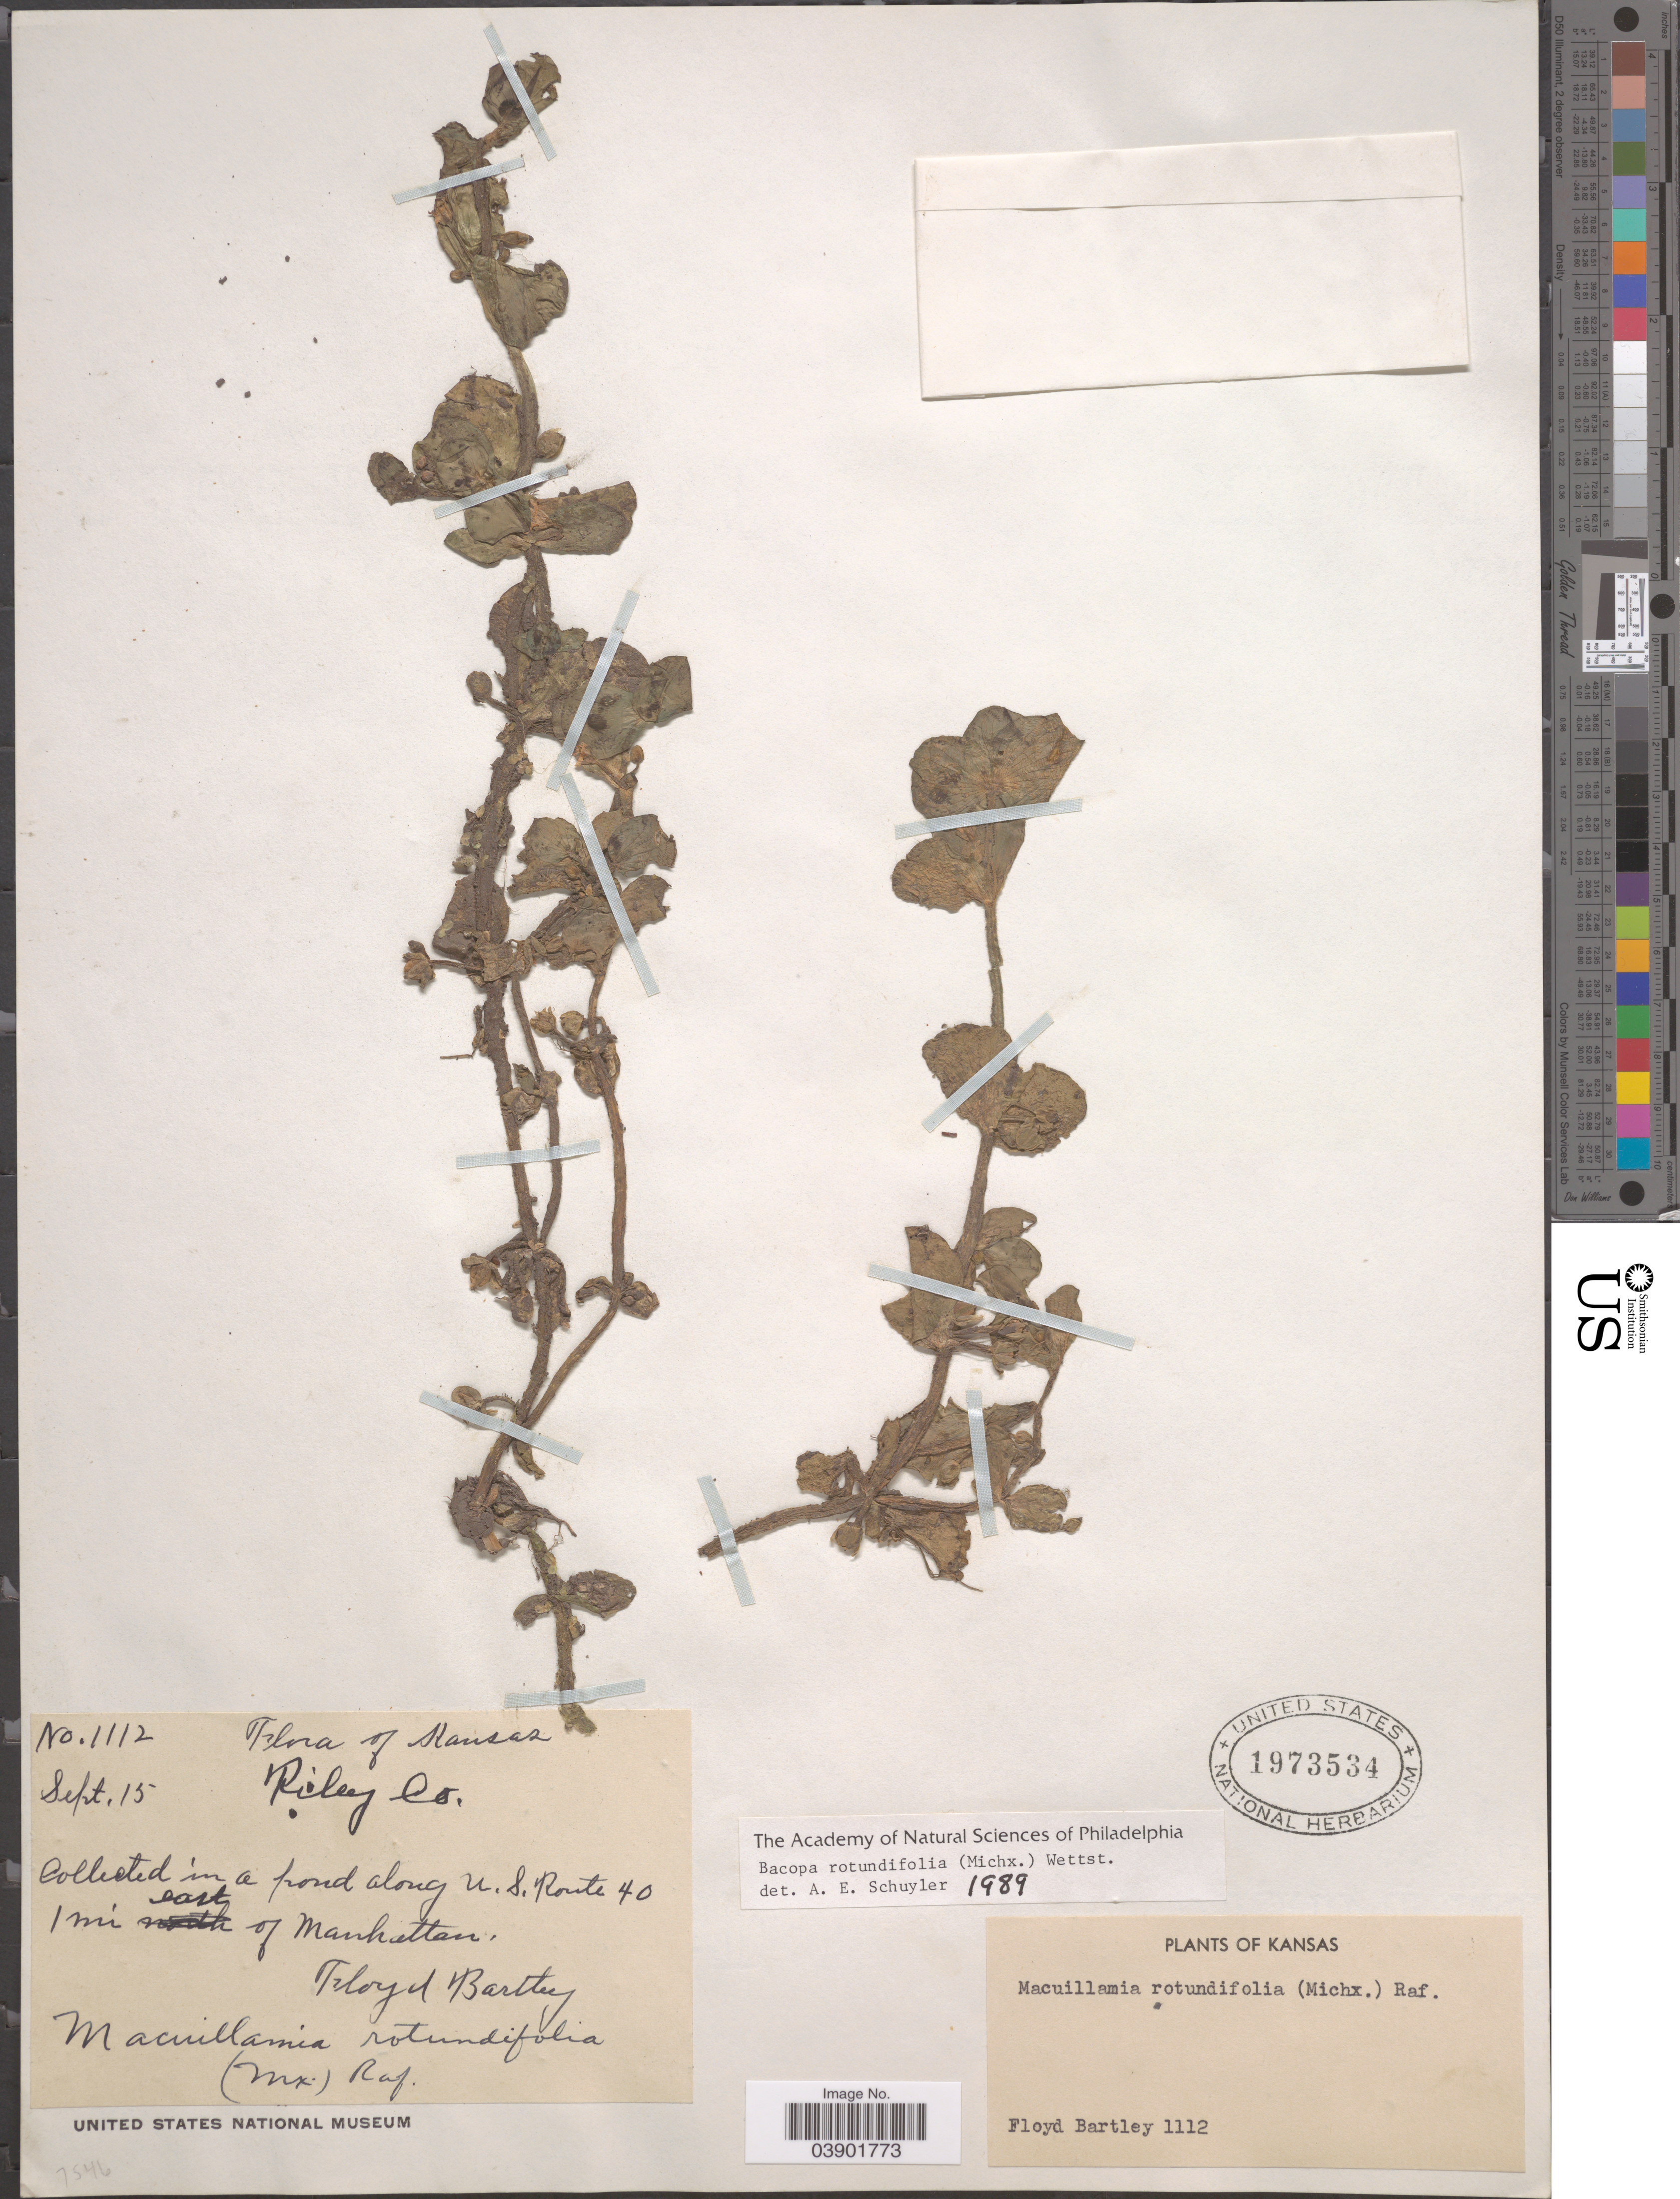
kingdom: Plantae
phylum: Tracheophyta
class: Magnoliopsida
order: Lamiales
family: Plantaginaceae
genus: Bacopa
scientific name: Bacopa rotundifolia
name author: (Michx.) Wettst.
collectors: F. Bartley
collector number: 1112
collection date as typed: Transcribed d/m/y: /9/15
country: United States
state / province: Kansas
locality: Riley Co. In a pond along U.S. Route 40 1 mi east of Manhattan.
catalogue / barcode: US 1973534